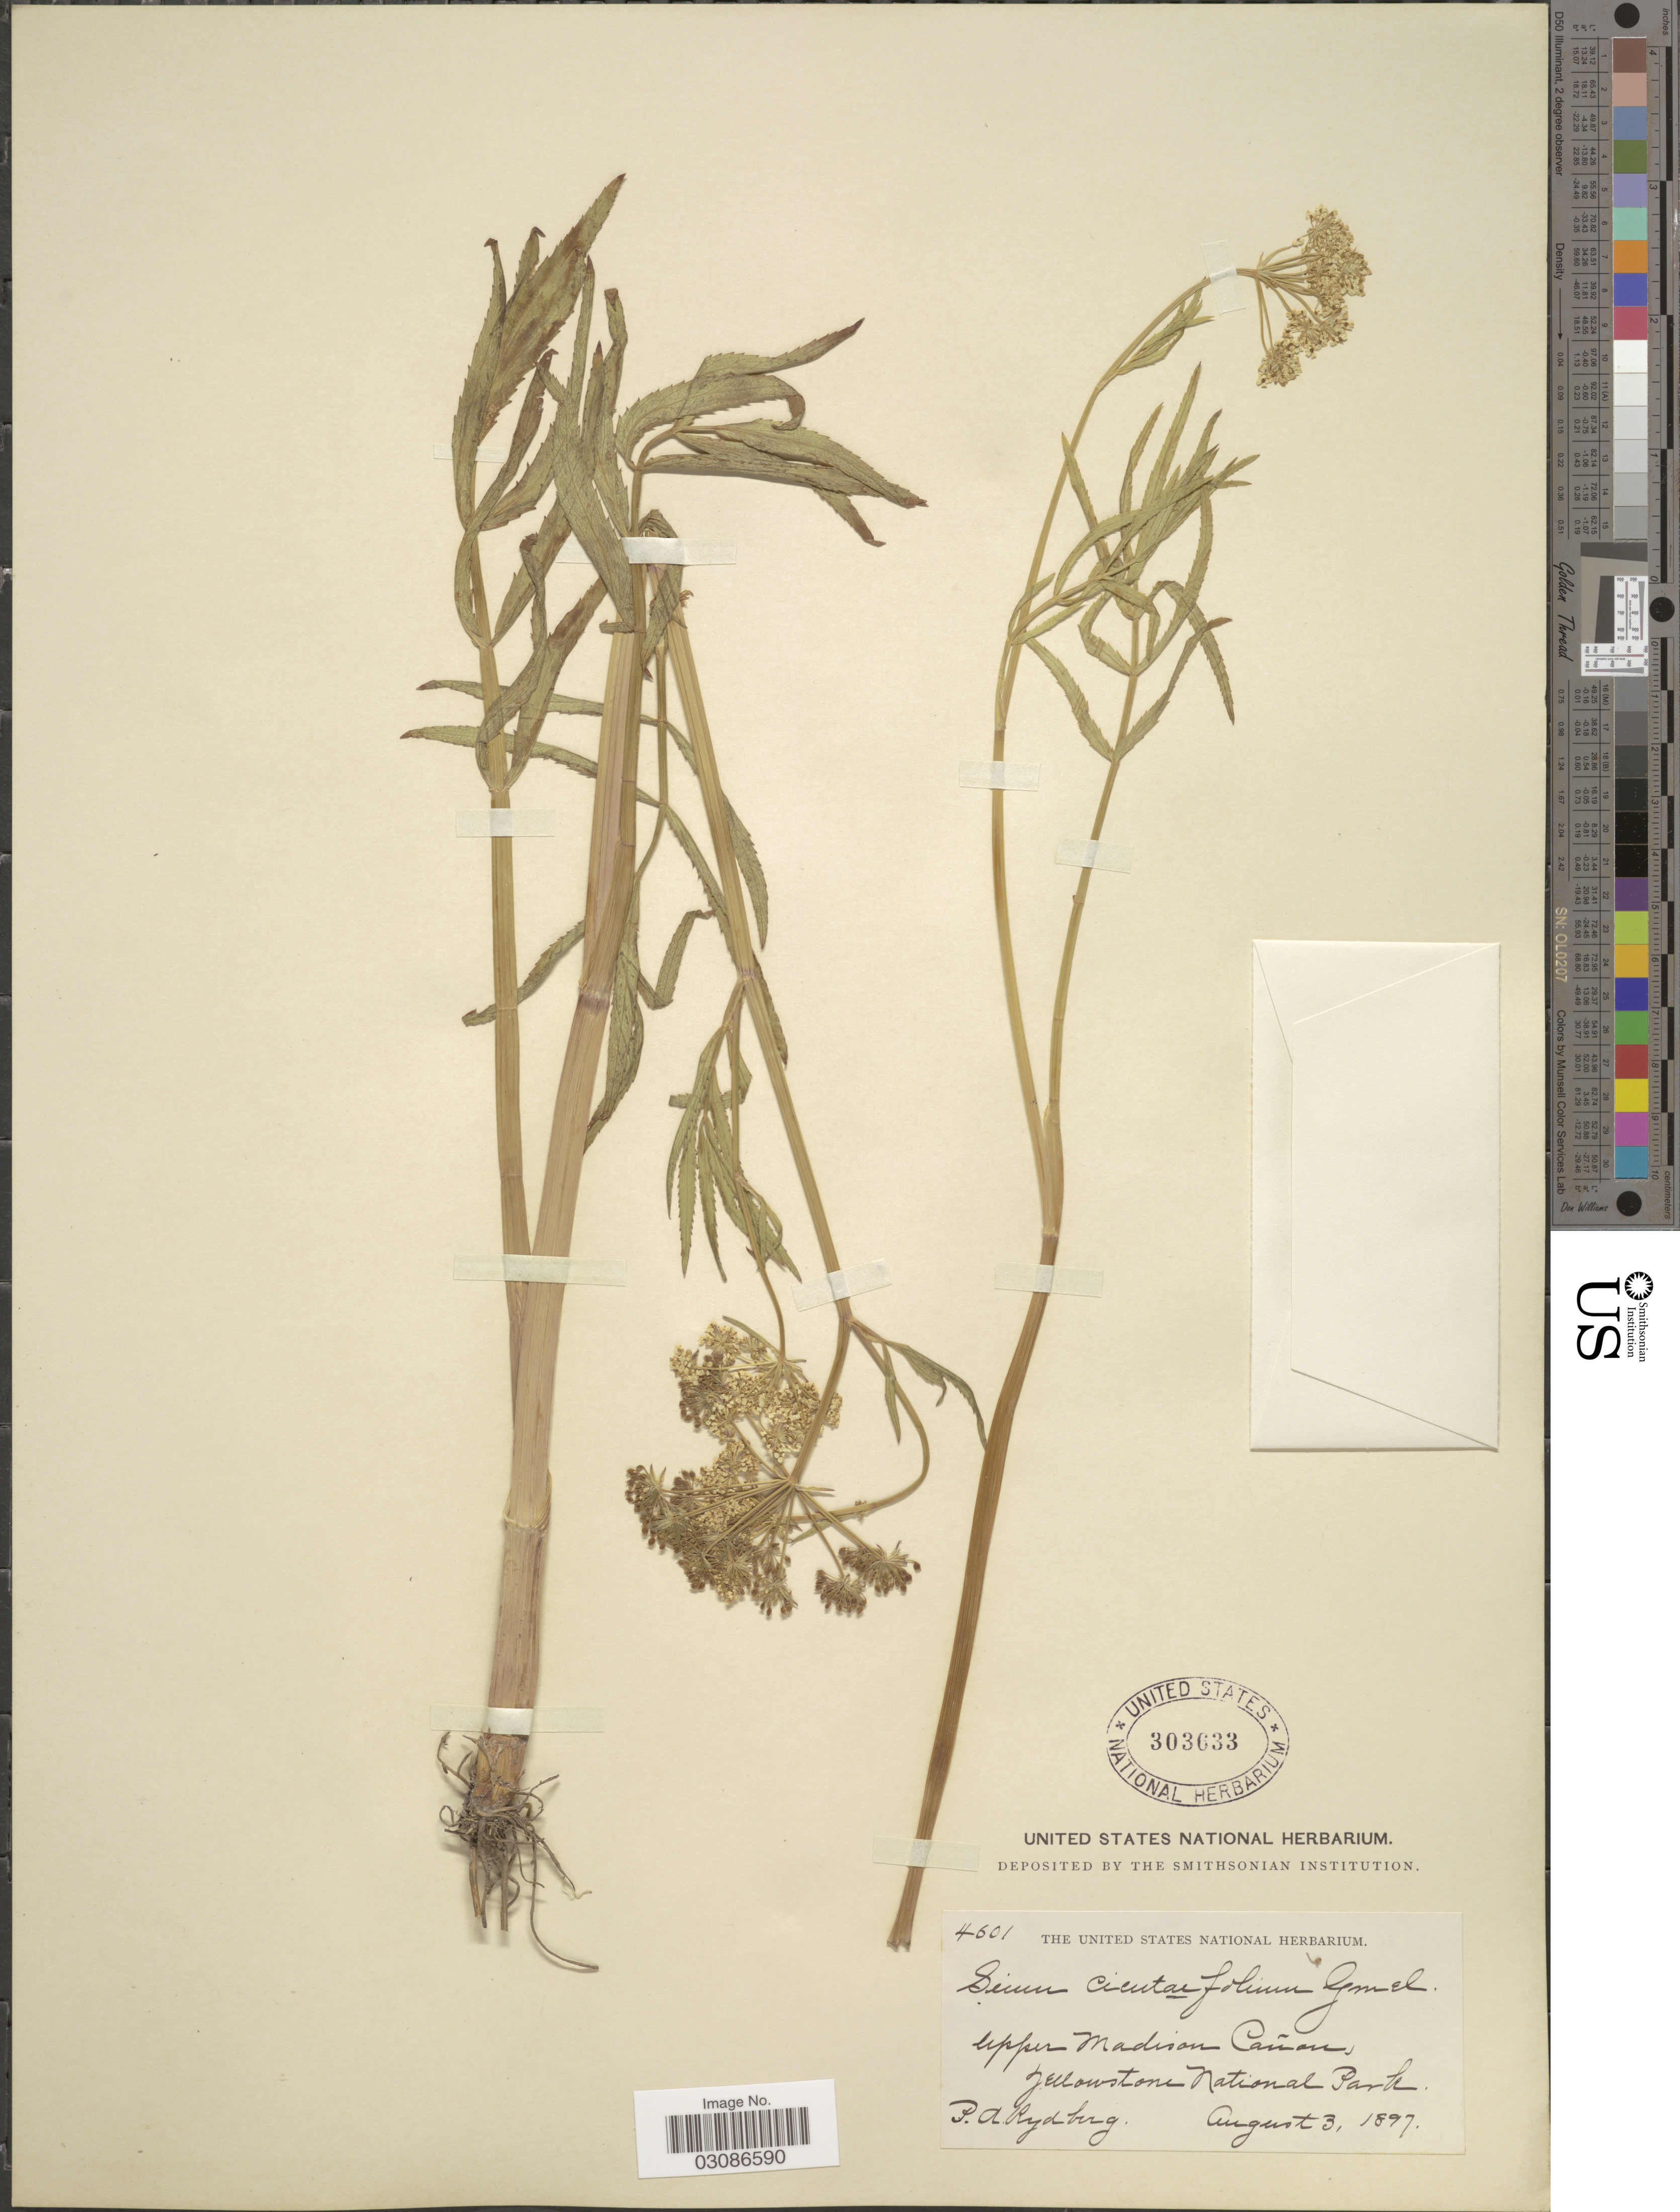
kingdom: Plantae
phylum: Tracheophyta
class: Magnoliopsida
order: Apiales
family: Apiaceae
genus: Sium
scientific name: Sium suave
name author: Walter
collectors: P. A. Rydberg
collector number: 4601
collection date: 1897-08-03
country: United States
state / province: Wyoming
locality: Upper Madison Cañon, Yellowstone National Park.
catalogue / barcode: US 303633